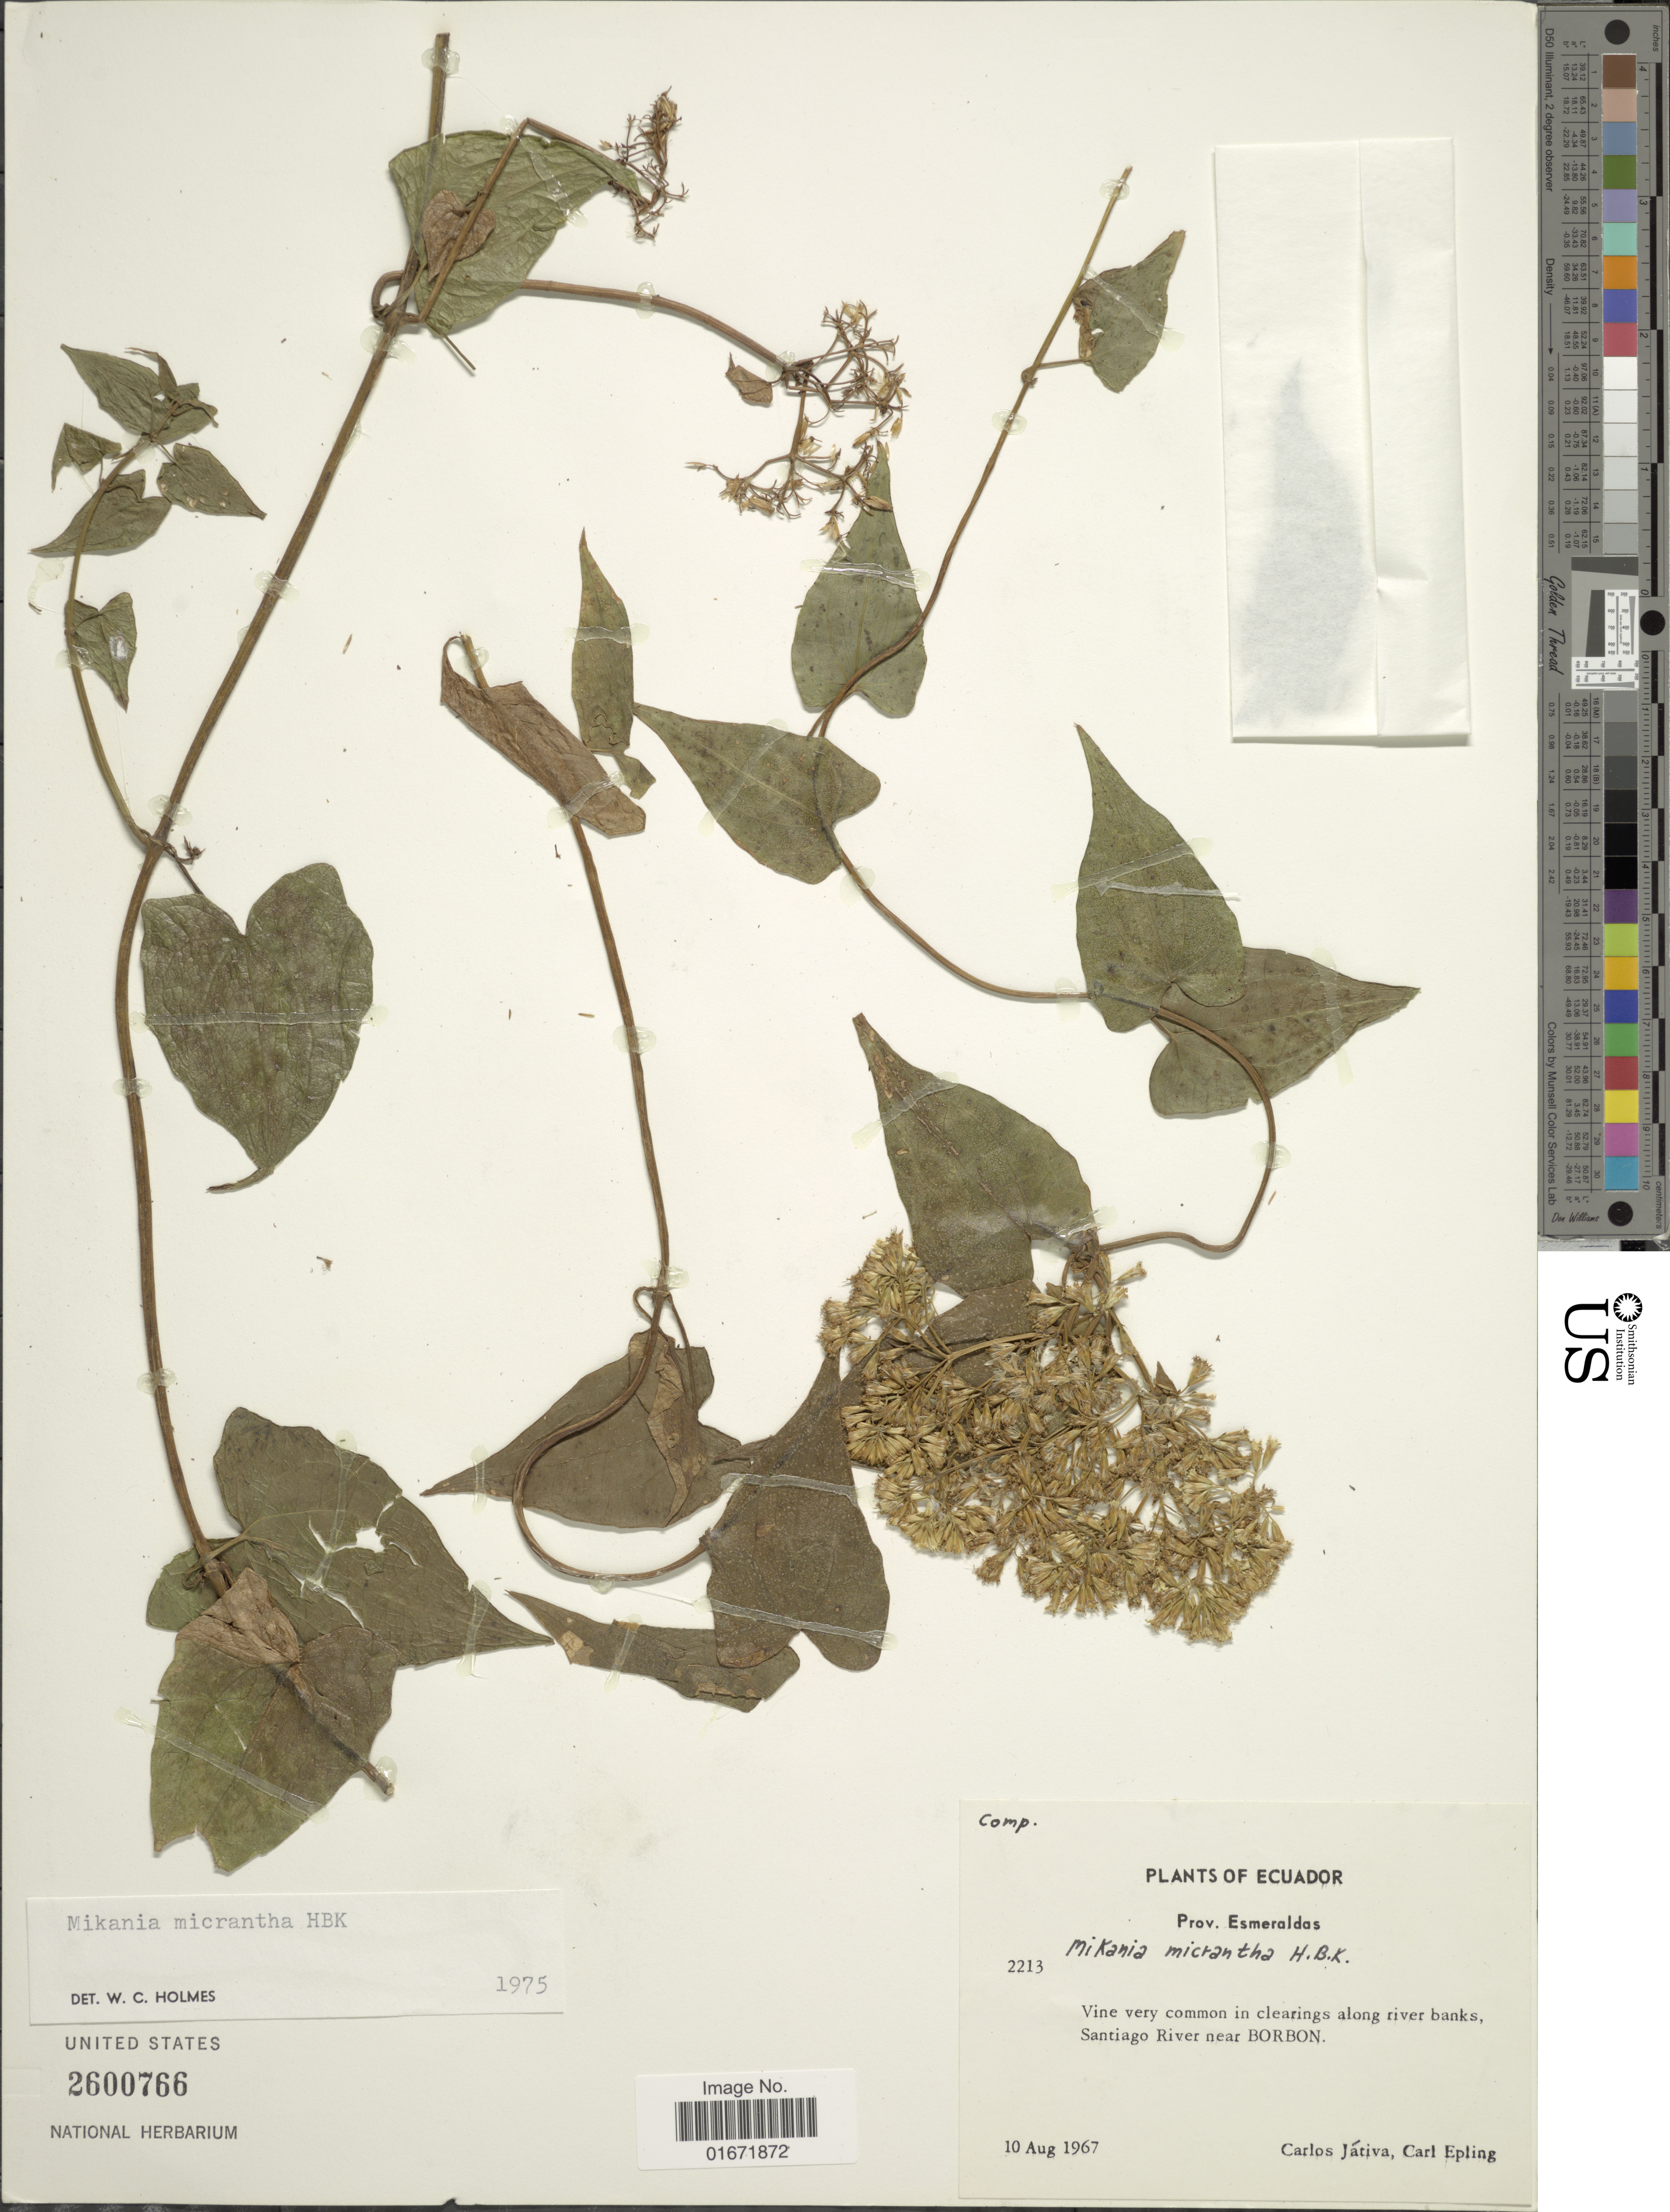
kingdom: Plantae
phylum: Tracheophyta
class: Magnoliopsida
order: Asterales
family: Asteraceae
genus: Mikania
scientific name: Mikania micrantha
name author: Kunth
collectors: C. D. Játiva & C. C. Epling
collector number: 2213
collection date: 1967-08-10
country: Ecuador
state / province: Esmeraldas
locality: Prov. Esmerialdas. Vine very common in clearings along river banks, Santiago River near Borbon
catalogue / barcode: US 2600766